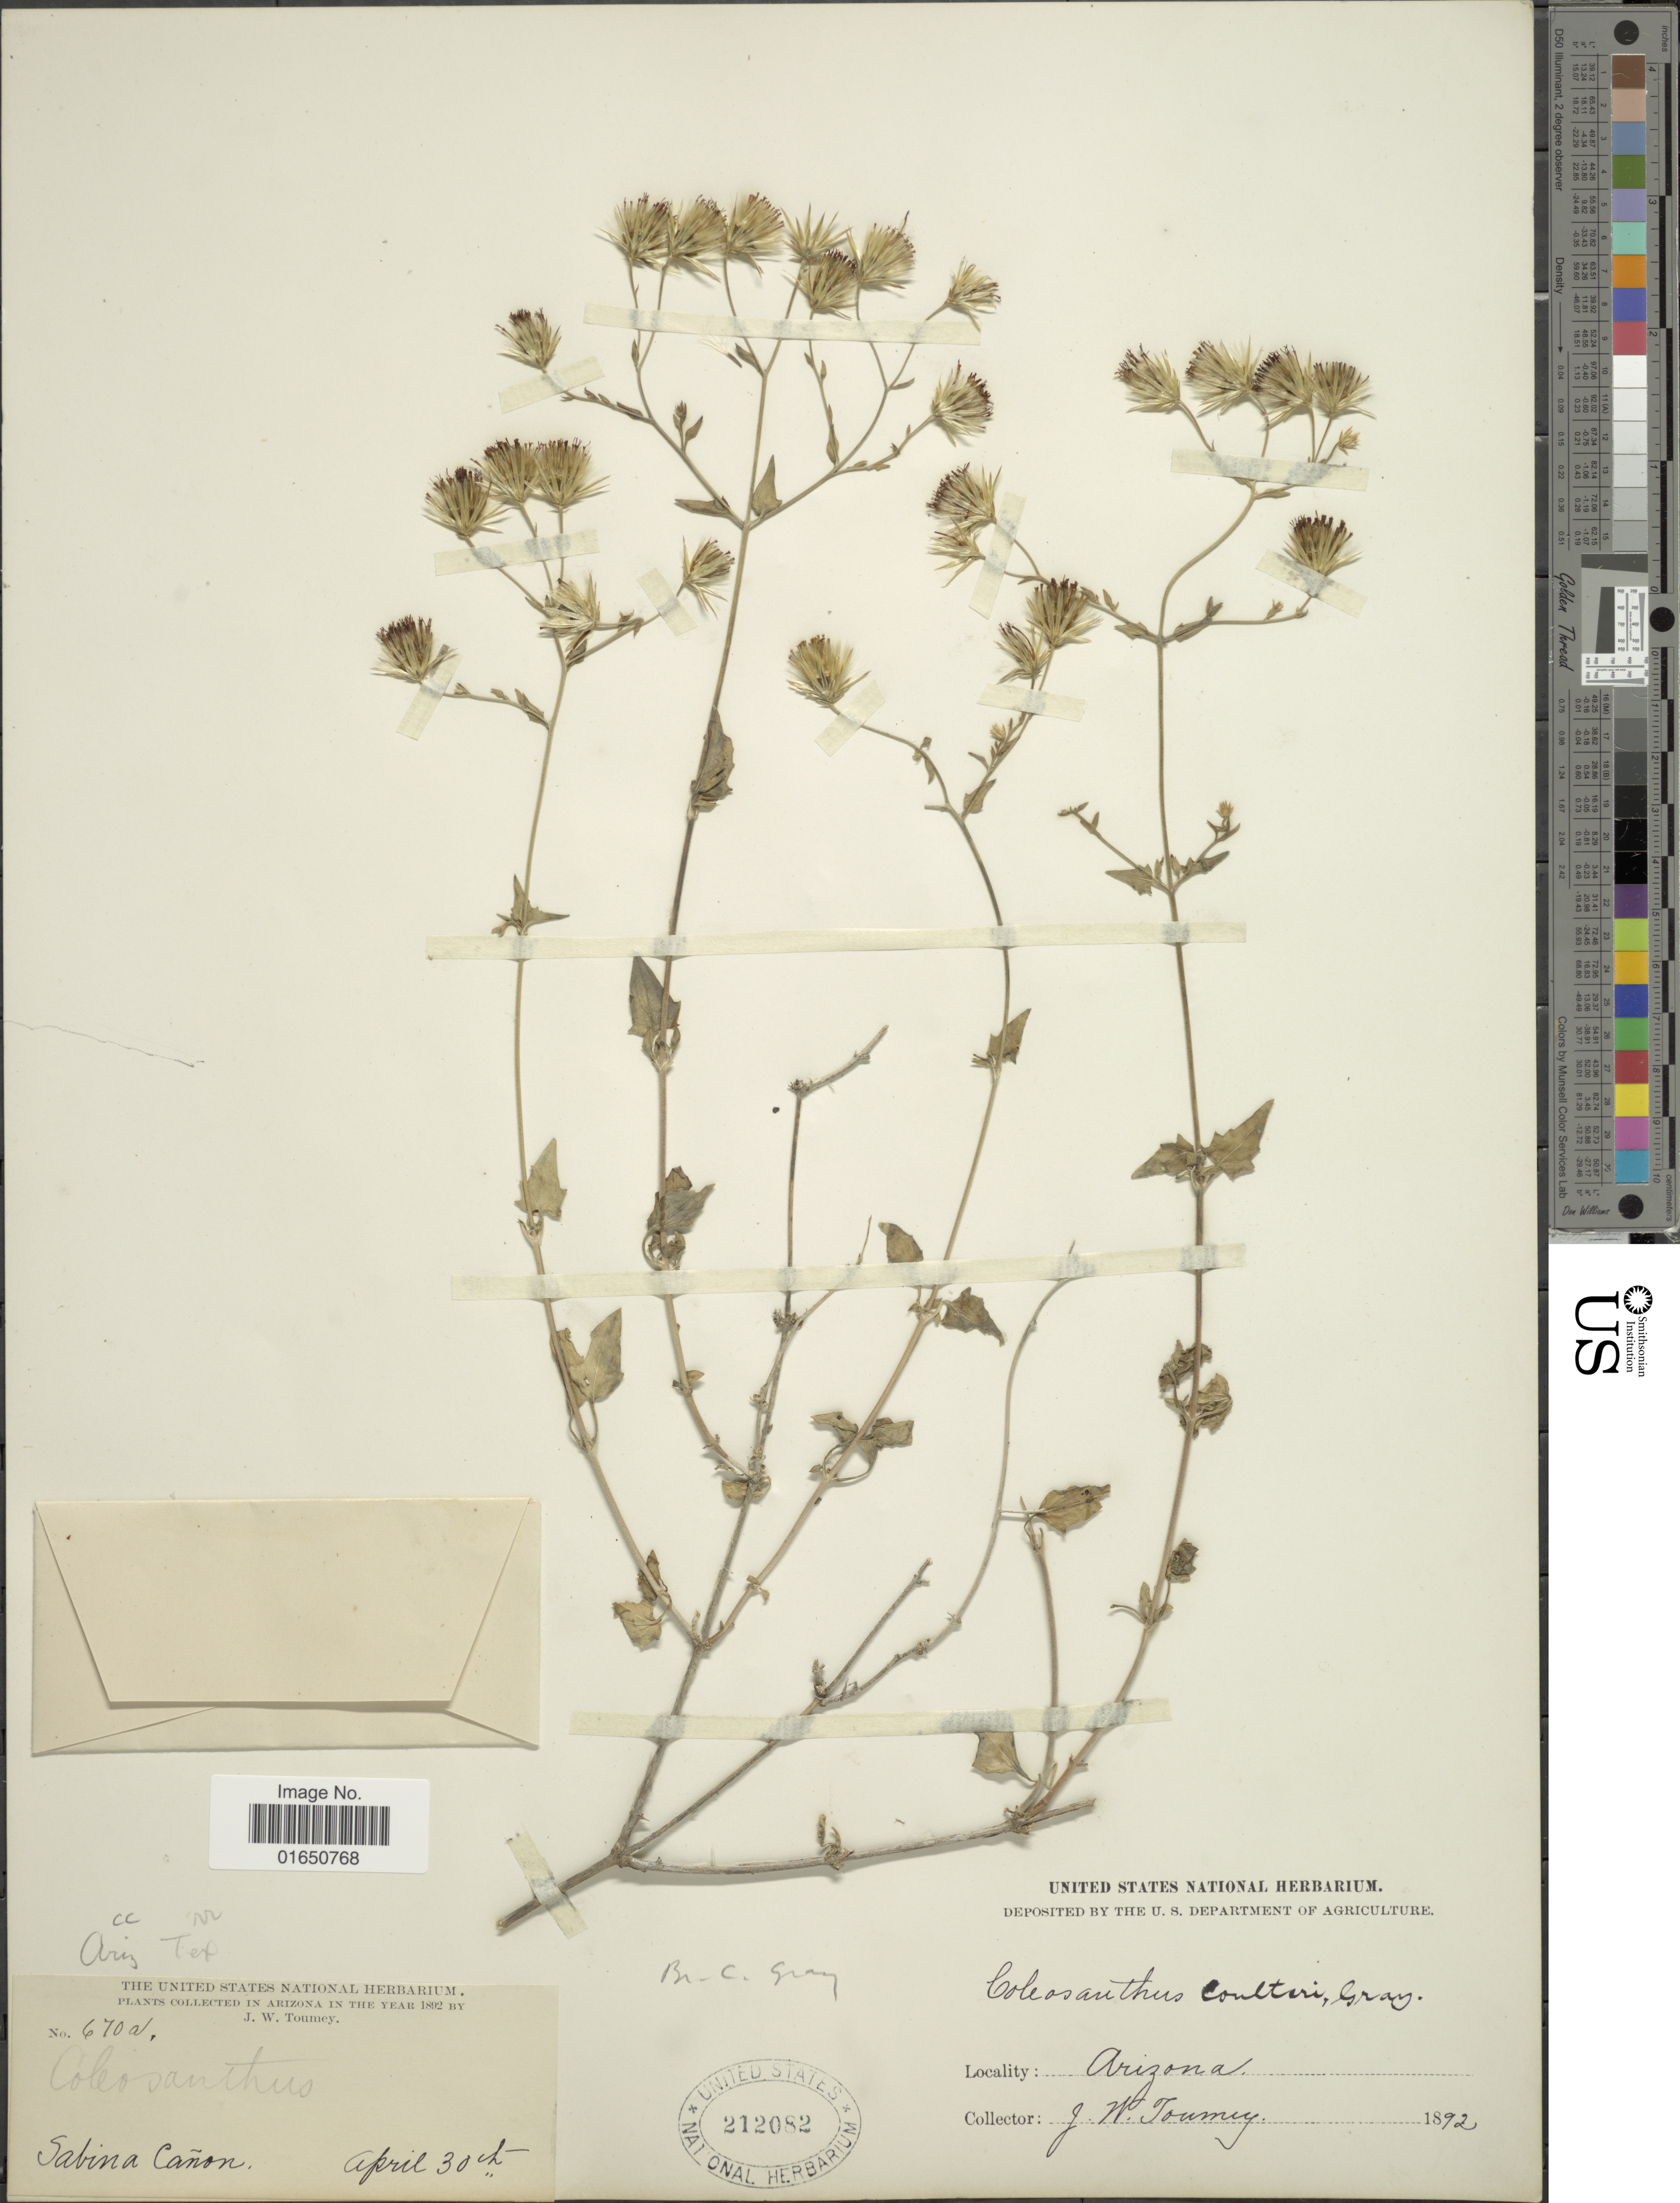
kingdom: Plantae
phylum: Tracheophyta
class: Magnoliopsida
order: Asterales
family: Asteraceae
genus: Brickellia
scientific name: Brickellia coulteri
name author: A. Gray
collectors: J. W. Toumey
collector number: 670a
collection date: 1892-04-03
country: United States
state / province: Arizona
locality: Sabina Canon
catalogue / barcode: US 212082